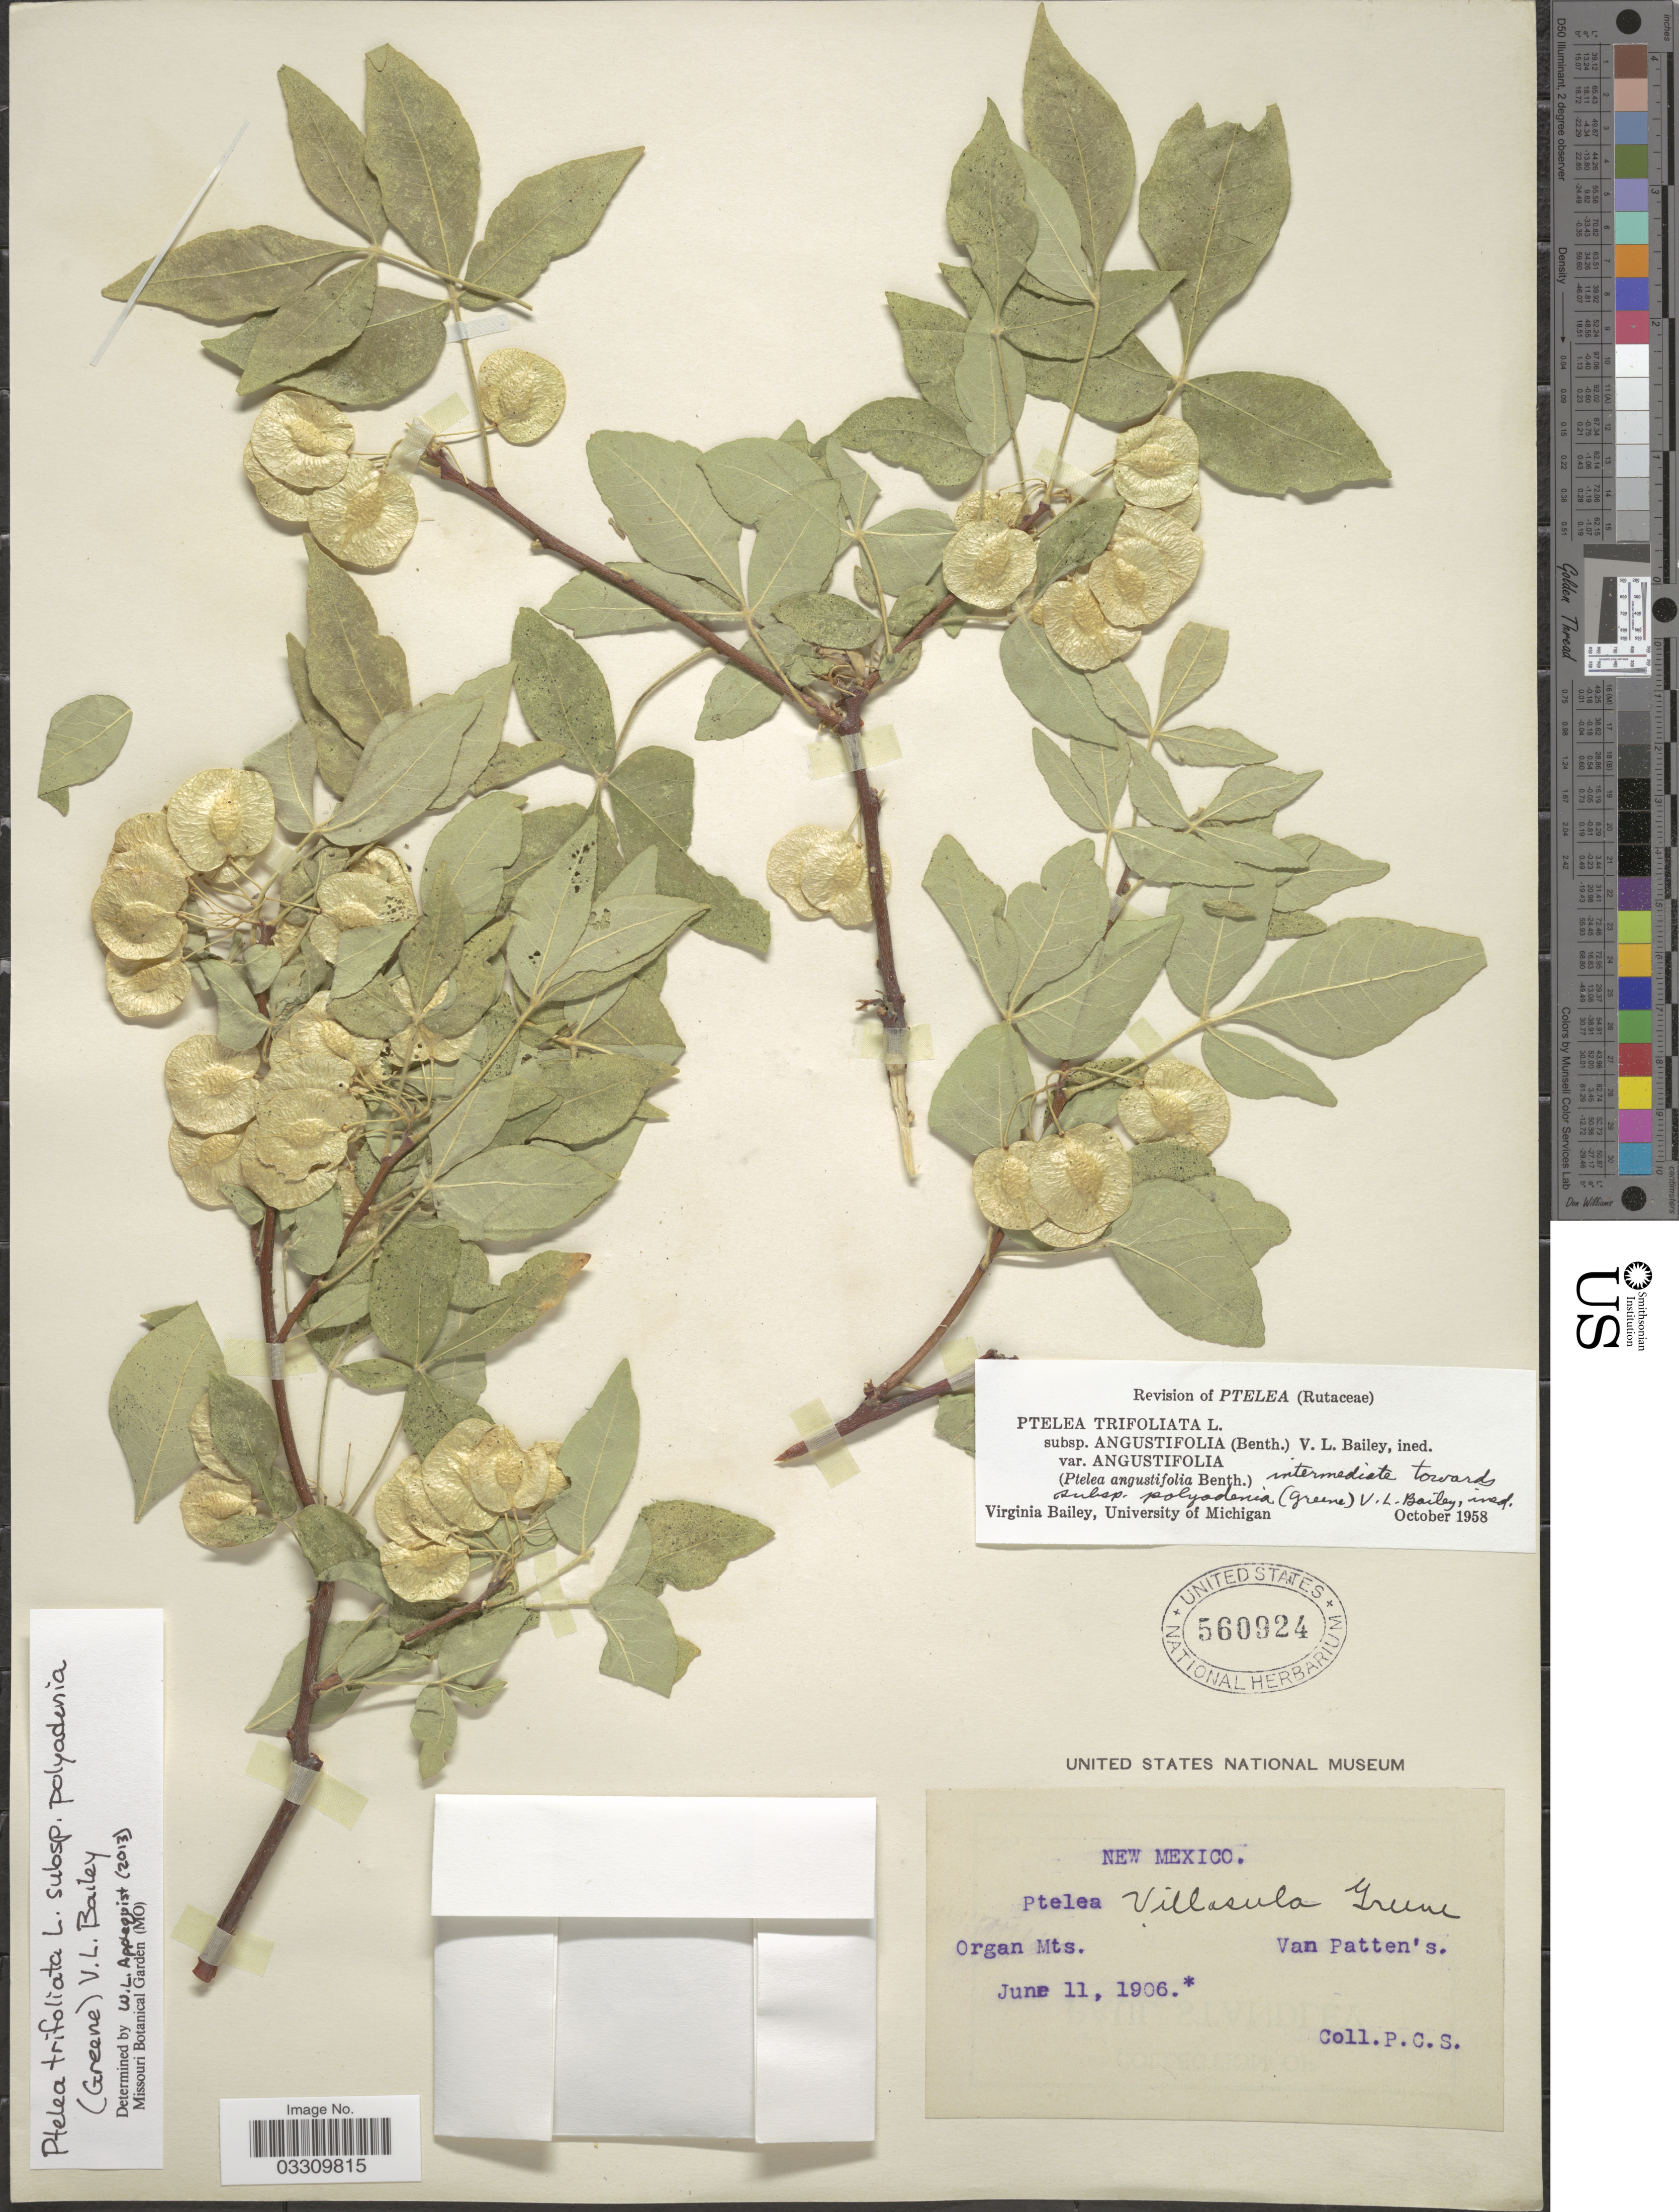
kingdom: Plantae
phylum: Tracheophyta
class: Magnoliopsida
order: Sapindales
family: Rutaceae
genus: Ptelea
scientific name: Ptelea trifoliata subsp. polyadenia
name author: (Greene) V. L. Bailey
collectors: P. C. S.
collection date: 1906-06-11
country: United States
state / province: New Mexico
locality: Organ Mts. Van Patten's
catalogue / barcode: US 560924